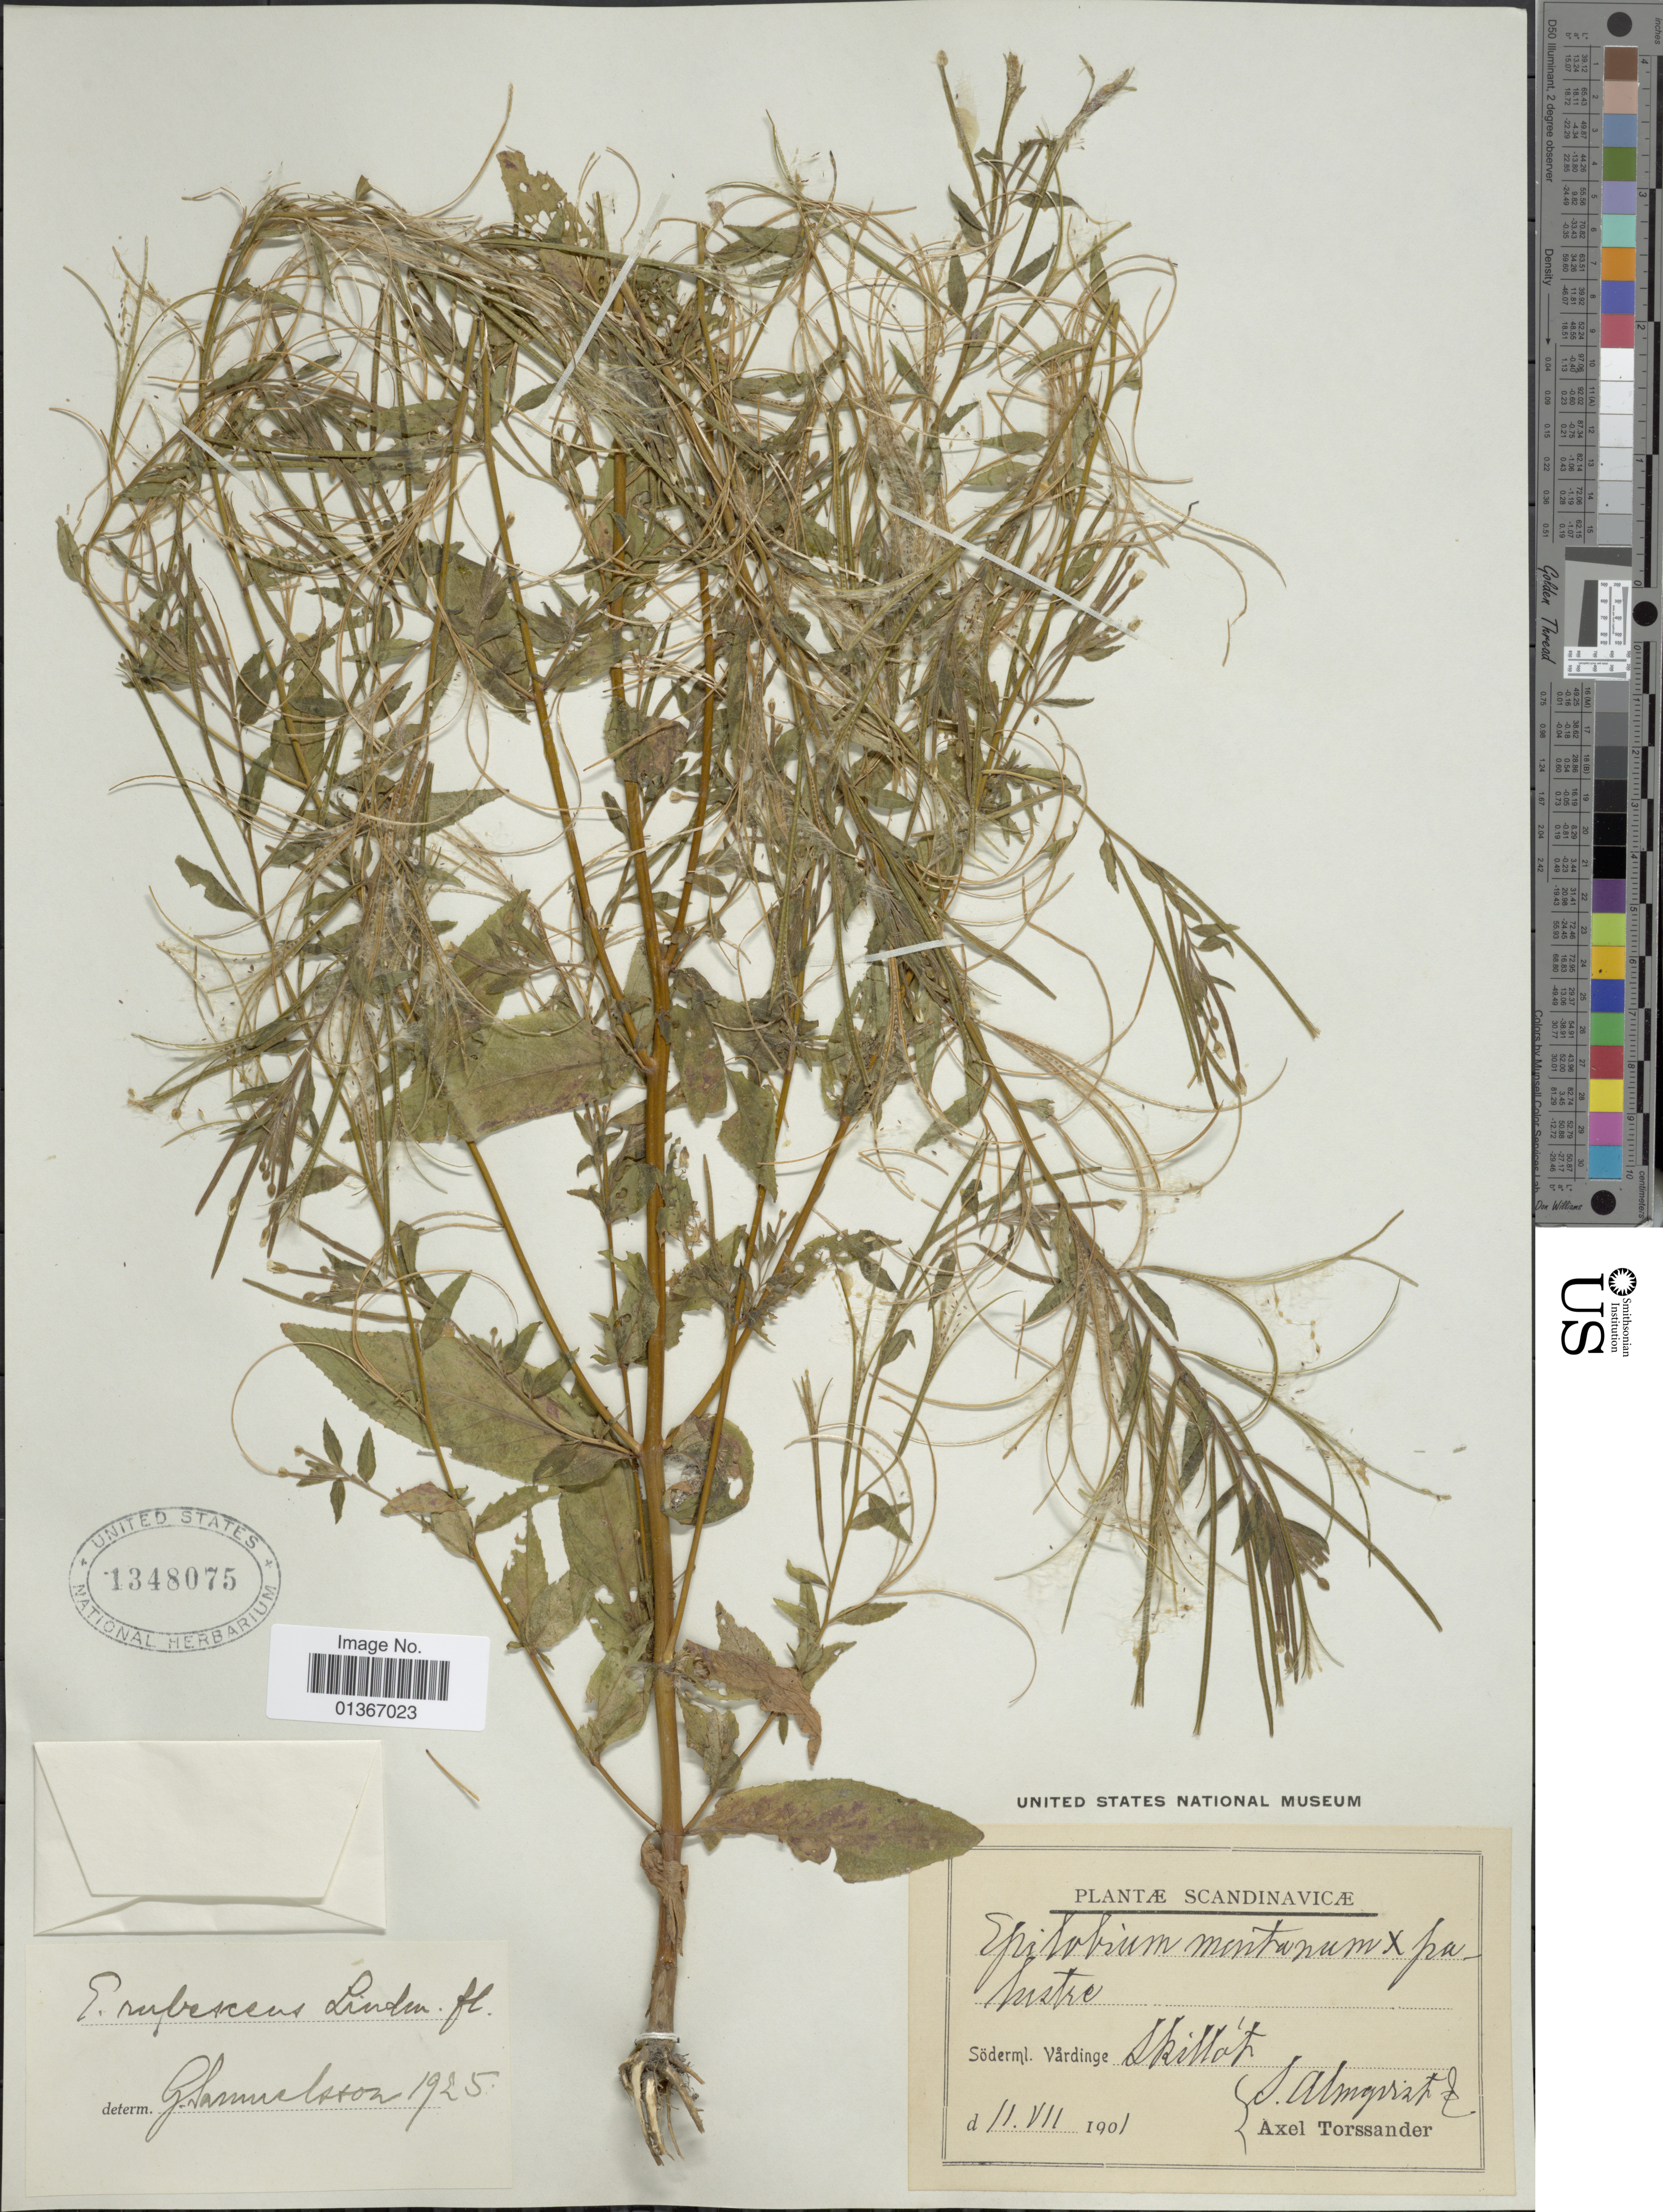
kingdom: Plantae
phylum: Tracheophyta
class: Magnoliopsida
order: Myrtales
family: Onagraceae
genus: Epilobium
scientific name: Epilobium montanum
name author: L.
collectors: S. Almquist & A. Torssander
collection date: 1901-07-11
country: Sweden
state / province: Sodermanland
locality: Vårdinge, Skillöt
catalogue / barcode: US 1348075